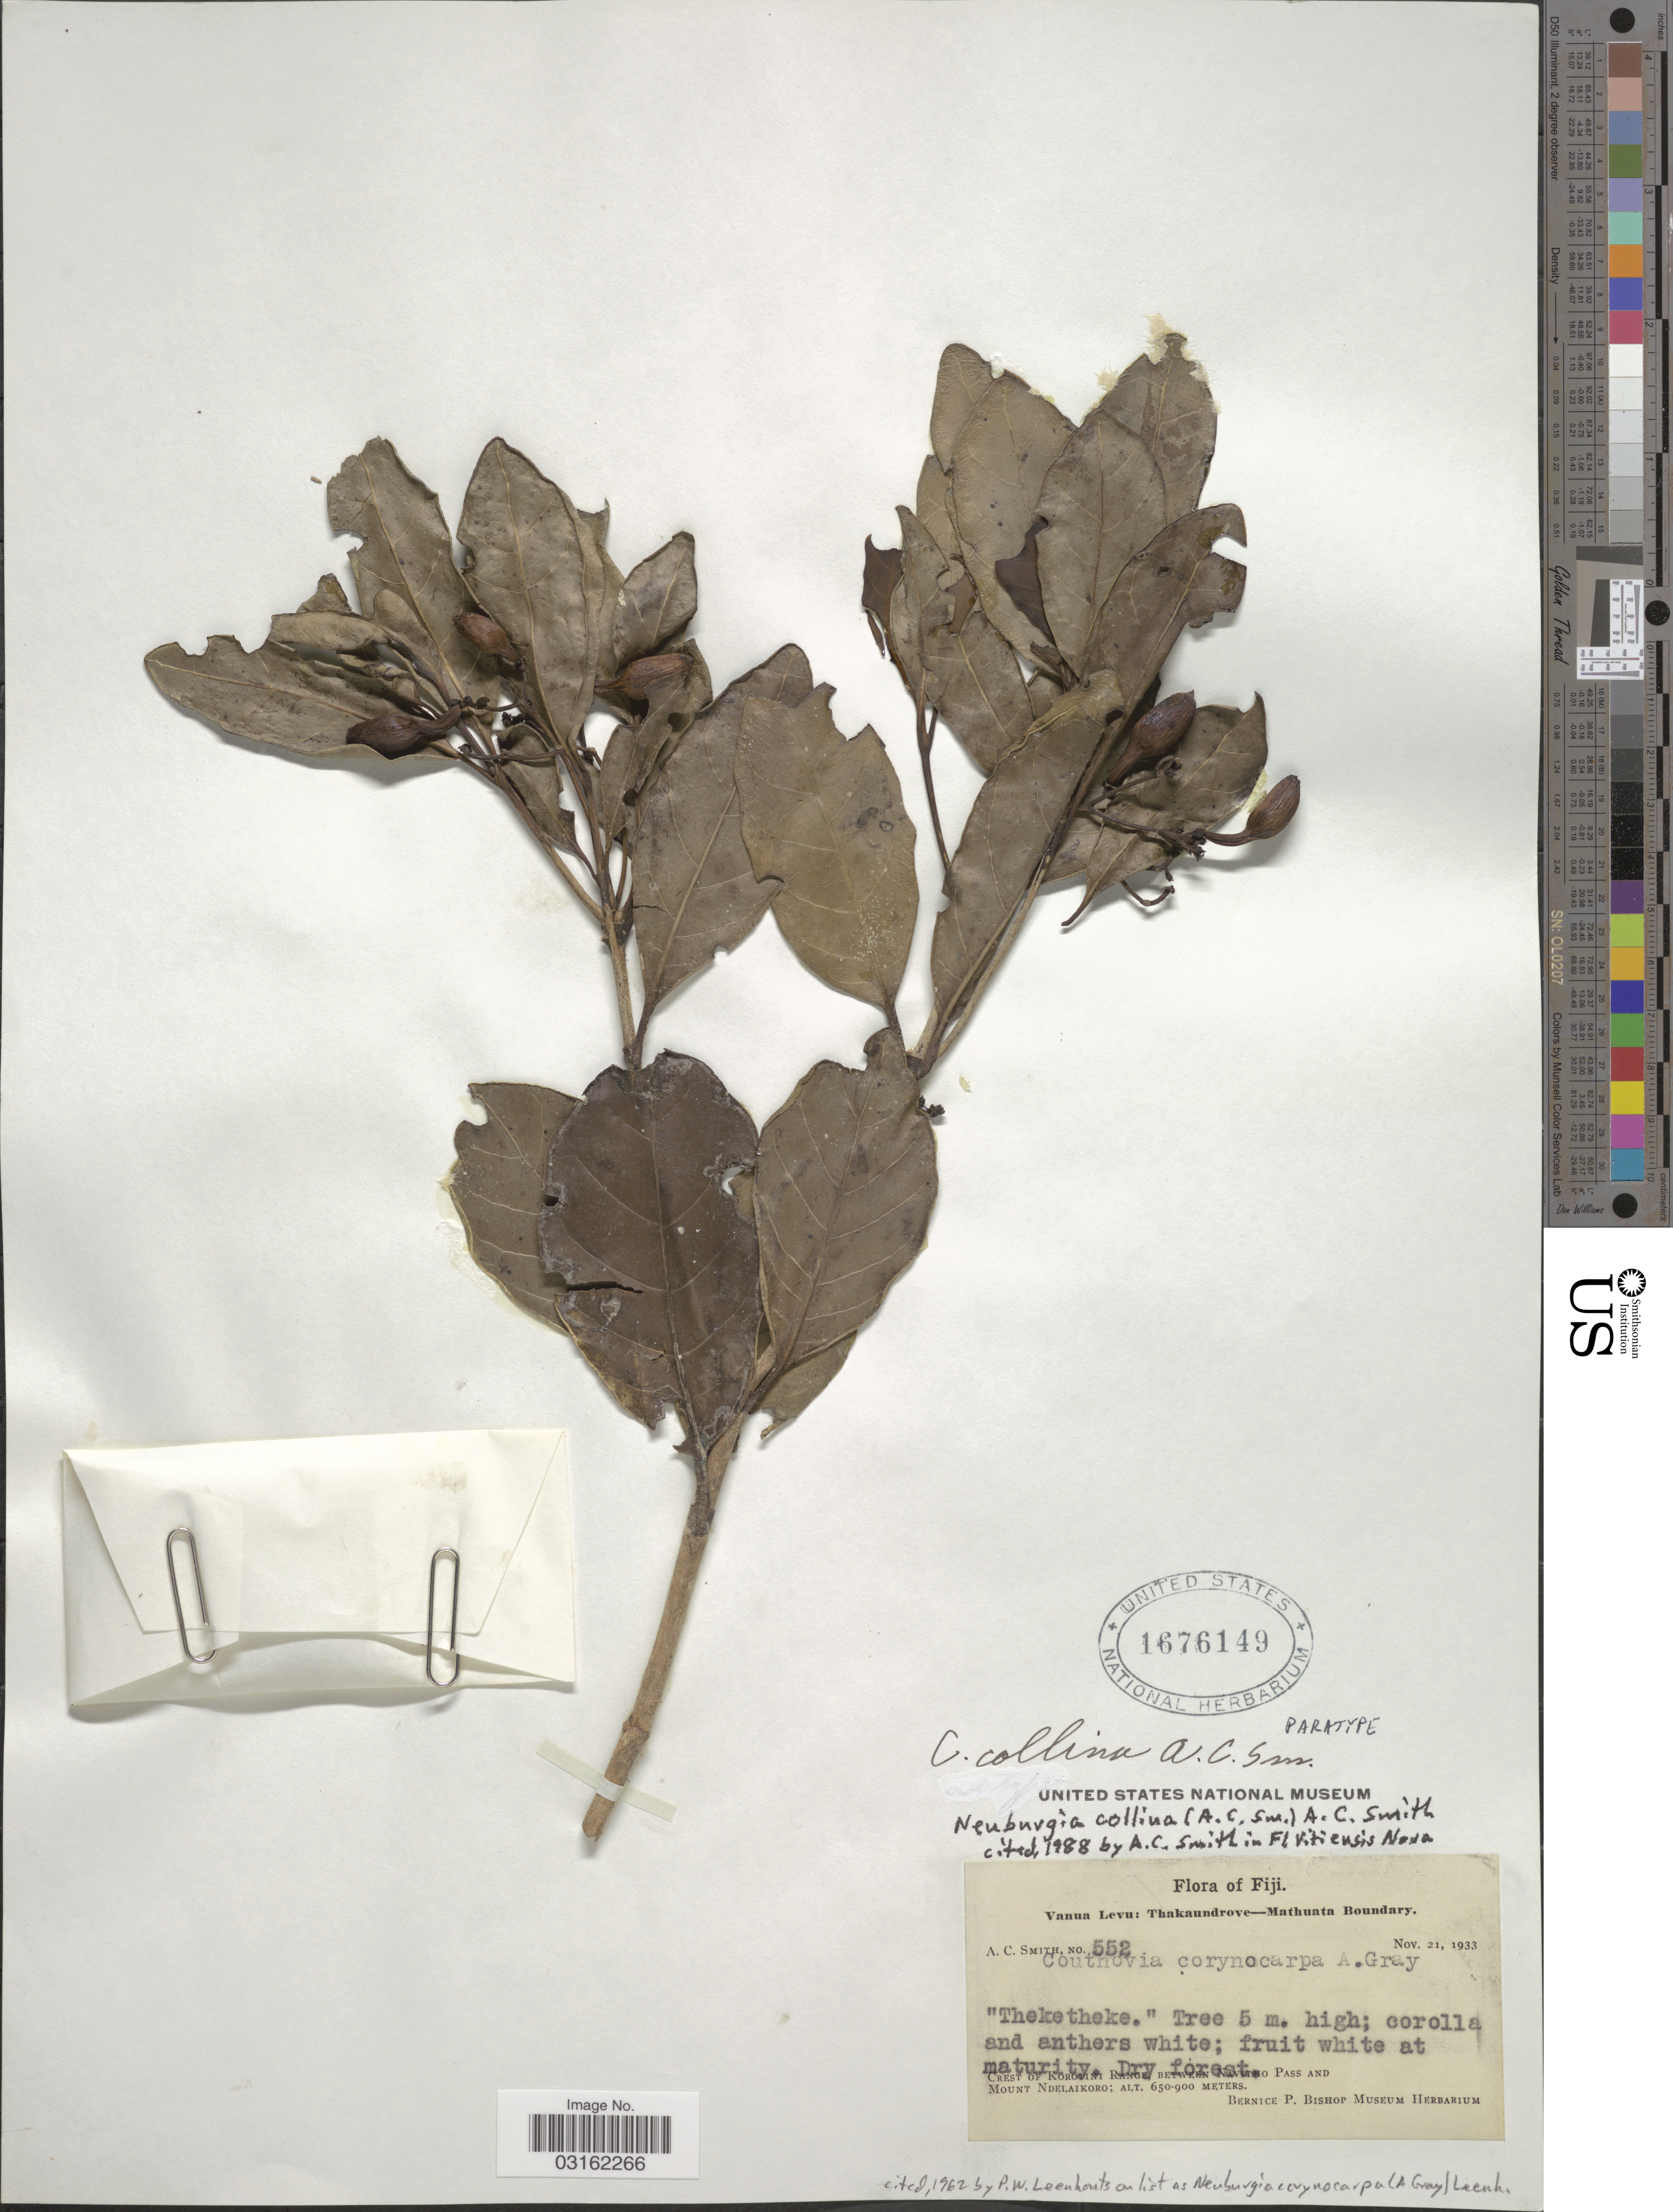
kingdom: Plantae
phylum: Tracheophyta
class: Magnoliopsida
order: Gentianales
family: Loganiaceae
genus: Neuburgia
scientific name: Neuburgia collina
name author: (A.C. Sm.) A.C. Sm.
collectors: A. C. Smith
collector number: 552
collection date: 1933-11-21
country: Fiji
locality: Vanua Levu: Thakaundrove - Mathuata Boundary. Crest of Korotini [interpreted] Range, Between Navatho [interpreted] Pass and Mount Ndelaikoro.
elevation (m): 650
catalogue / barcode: US 1676149